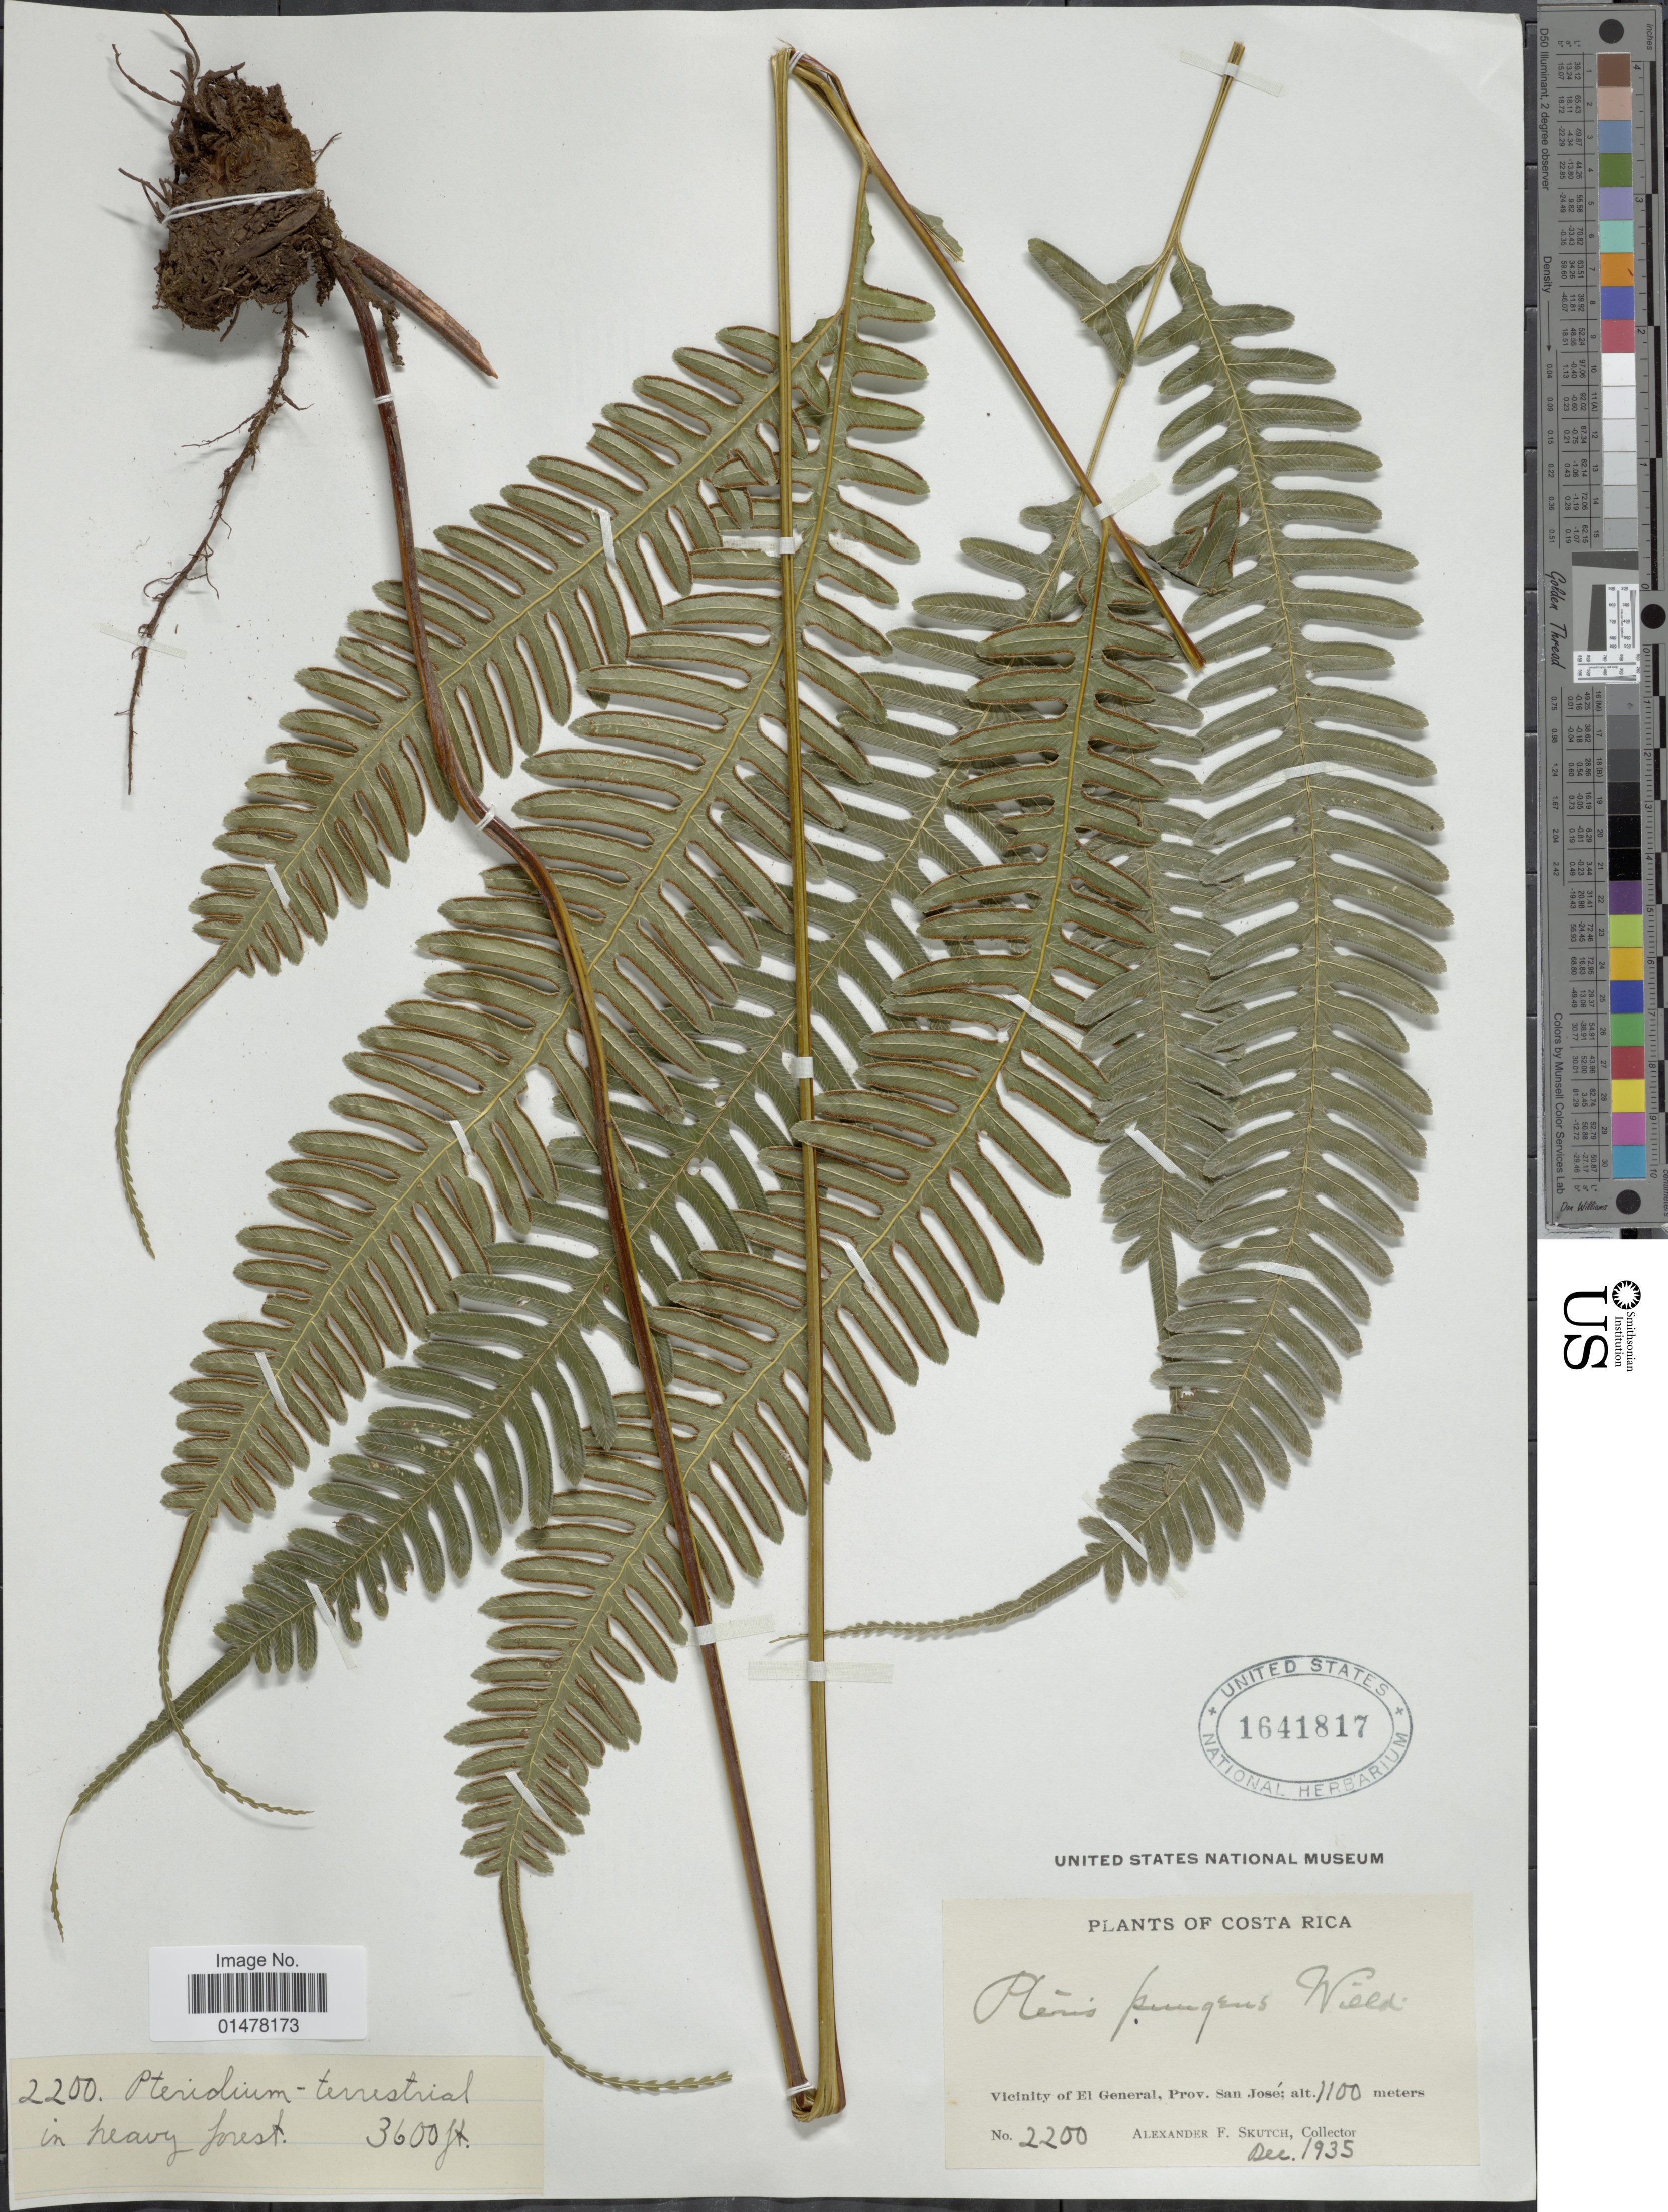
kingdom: Plantae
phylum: Tracheophyta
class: Polypodiopsida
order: Polypodiales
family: Pteridaceae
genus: Pteris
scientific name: Pteris pungens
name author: Willd.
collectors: A. F. Skutch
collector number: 2200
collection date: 1935-12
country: Costa Rica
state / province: San José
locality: Plants of Costa Rica, Vicinity of El General, prov. San José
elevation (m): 1100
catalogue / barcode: US 1641817